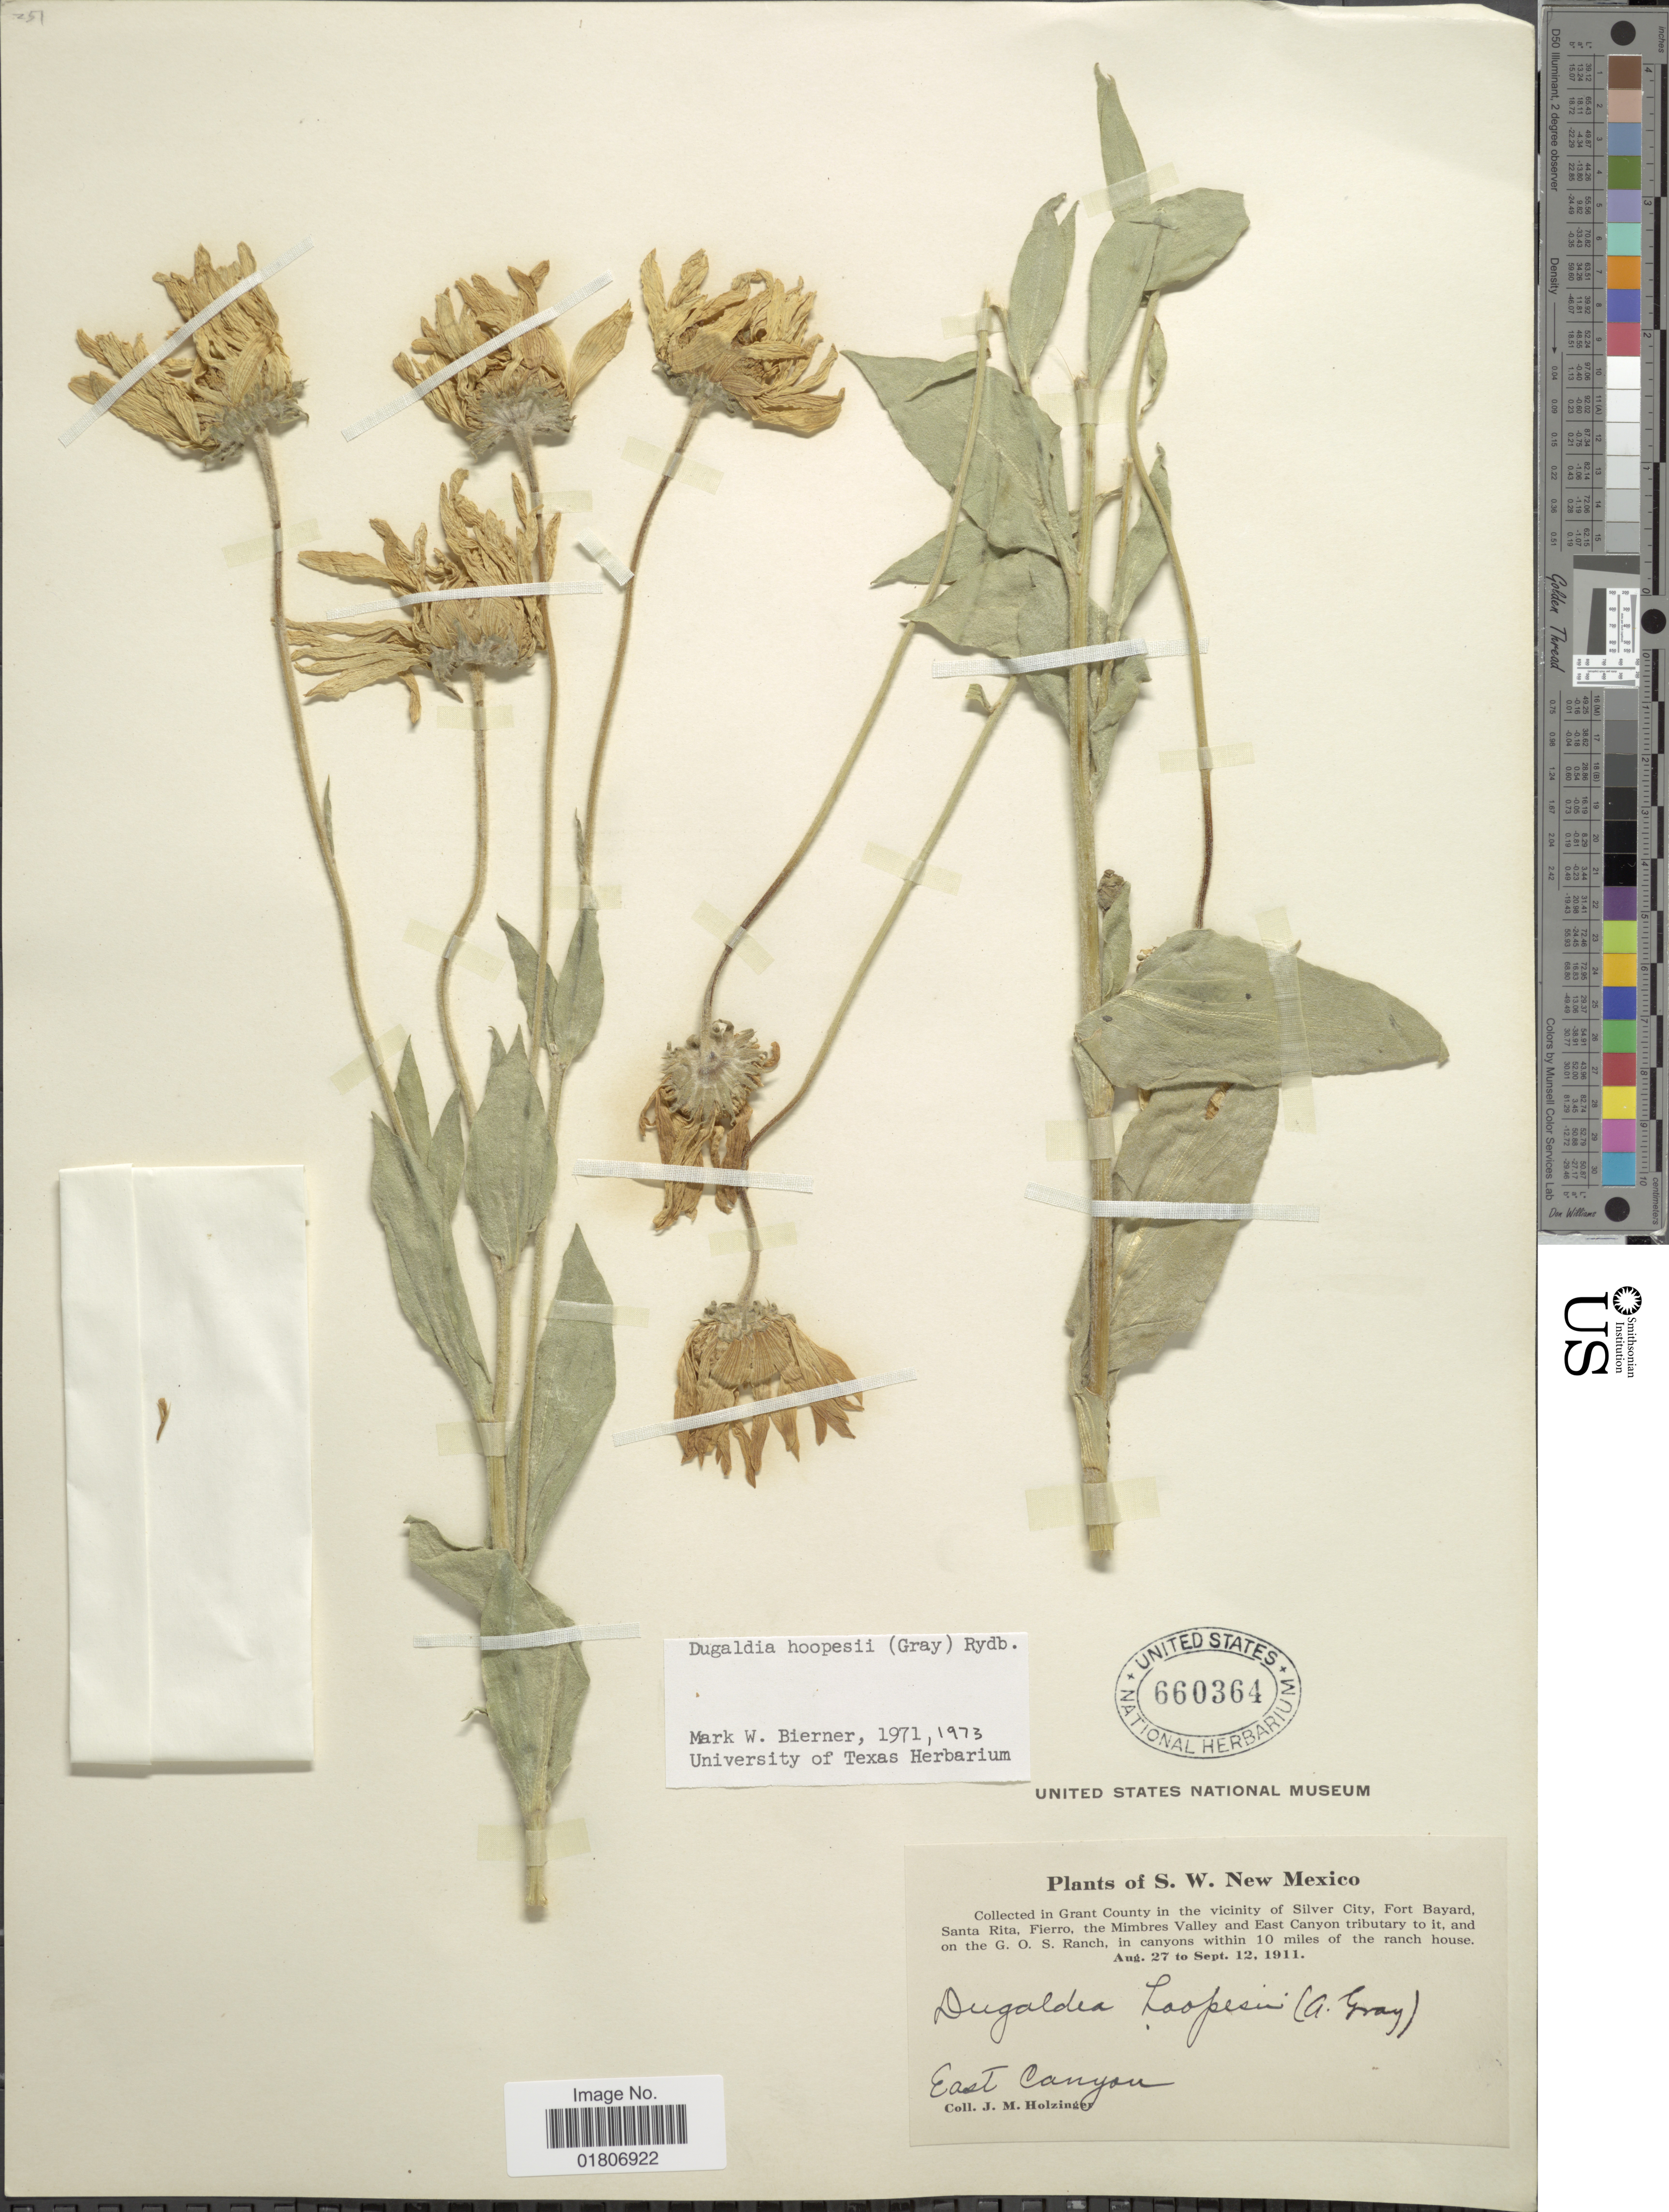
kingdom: Plantae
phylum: Tracheophyta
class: Magnoliopsida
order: Asterales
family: Asteraceae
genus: Dugaldia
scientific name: Dugaldia hoopesii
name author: (A. Gray) Rydb.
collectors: J. M. Holzinger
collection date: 1911-08-27/1911-09-12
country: United States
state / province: New Mexico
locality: S. W. New Mexico. Grant County in the vicinity of Silver City, Fort Bayard, Santa Rita, Fierro, the Mimbres Valley and East Canyon tributary to it, and on the G. O. S. Ranch, in canyons within 10 miles of the ranch house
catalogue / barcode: US 660364